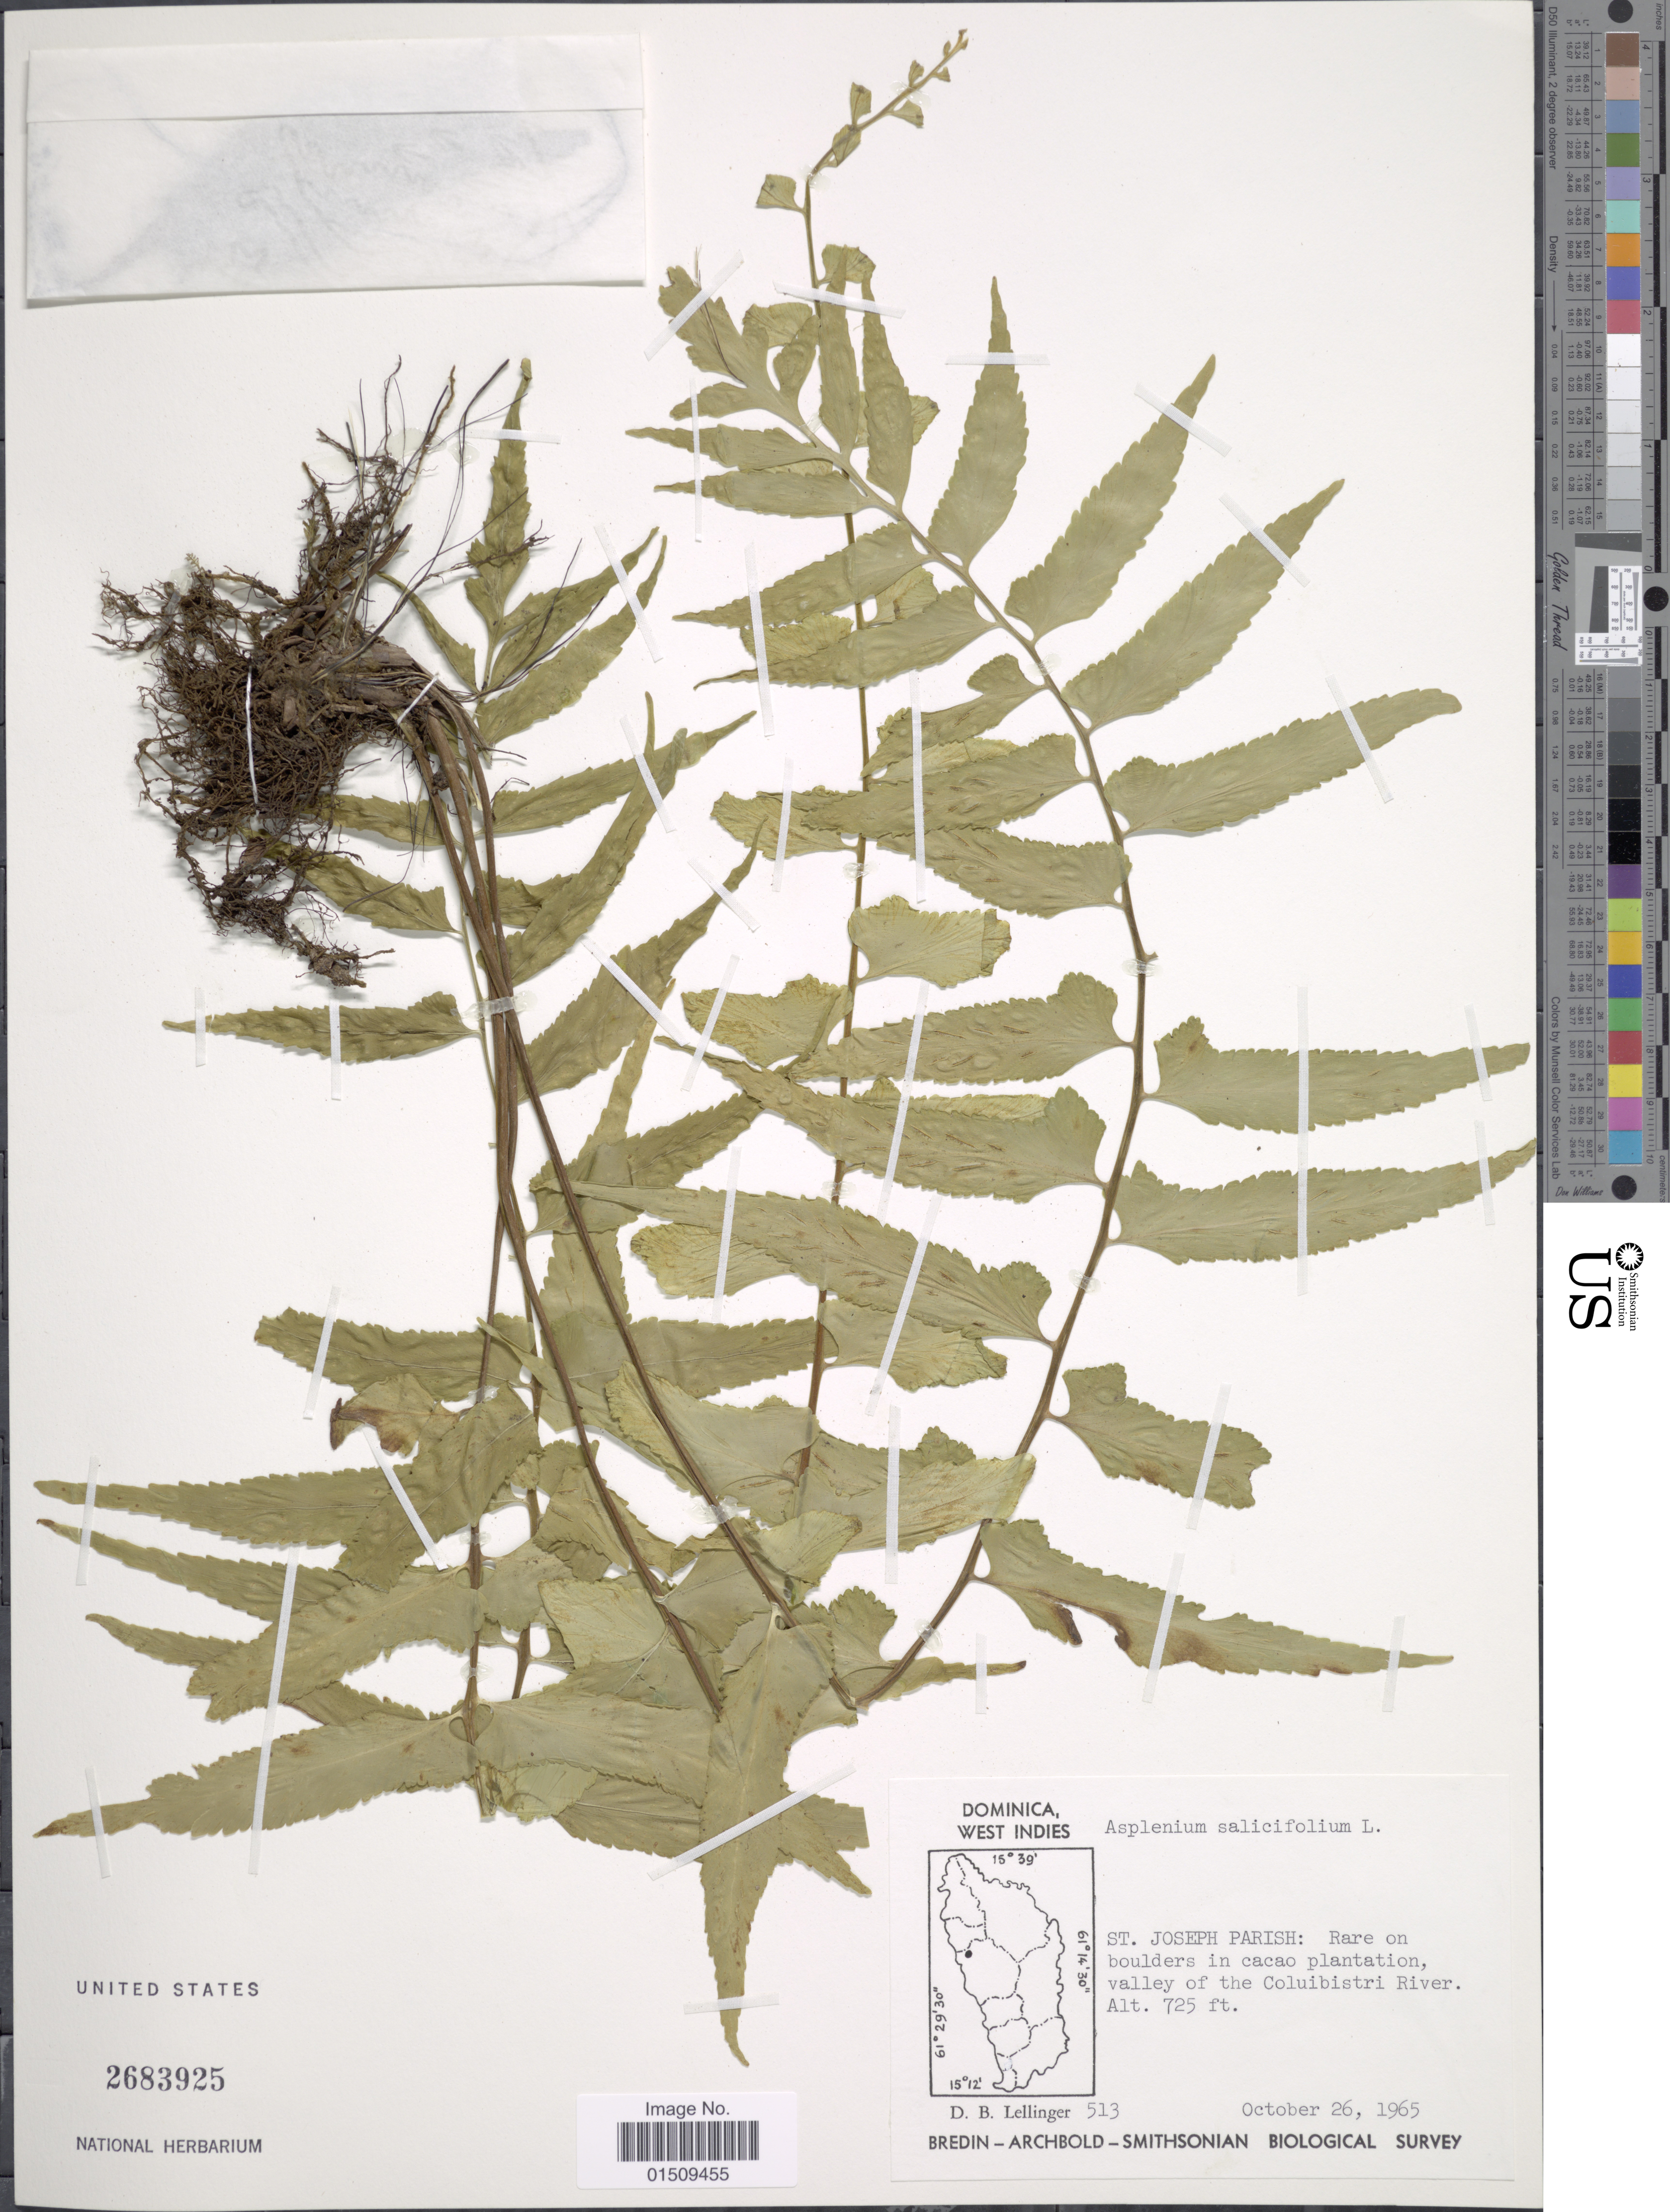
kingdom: Plantae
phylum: Tracheophyta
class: Polypodiopsida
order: Polypodiales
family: Aspleniaceae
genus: Asplenium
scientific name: Asplenium salicifolium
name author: L.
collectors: D. B. Lellinger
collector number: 513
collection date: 1965-10-26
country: Dominica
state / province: St. Joseph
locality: Dominica, West Indies. St. Joseph Parish: Rare on boulders in cacao plantation, valley of the Coluibistri River.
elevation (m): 221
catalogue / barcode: US 2683925